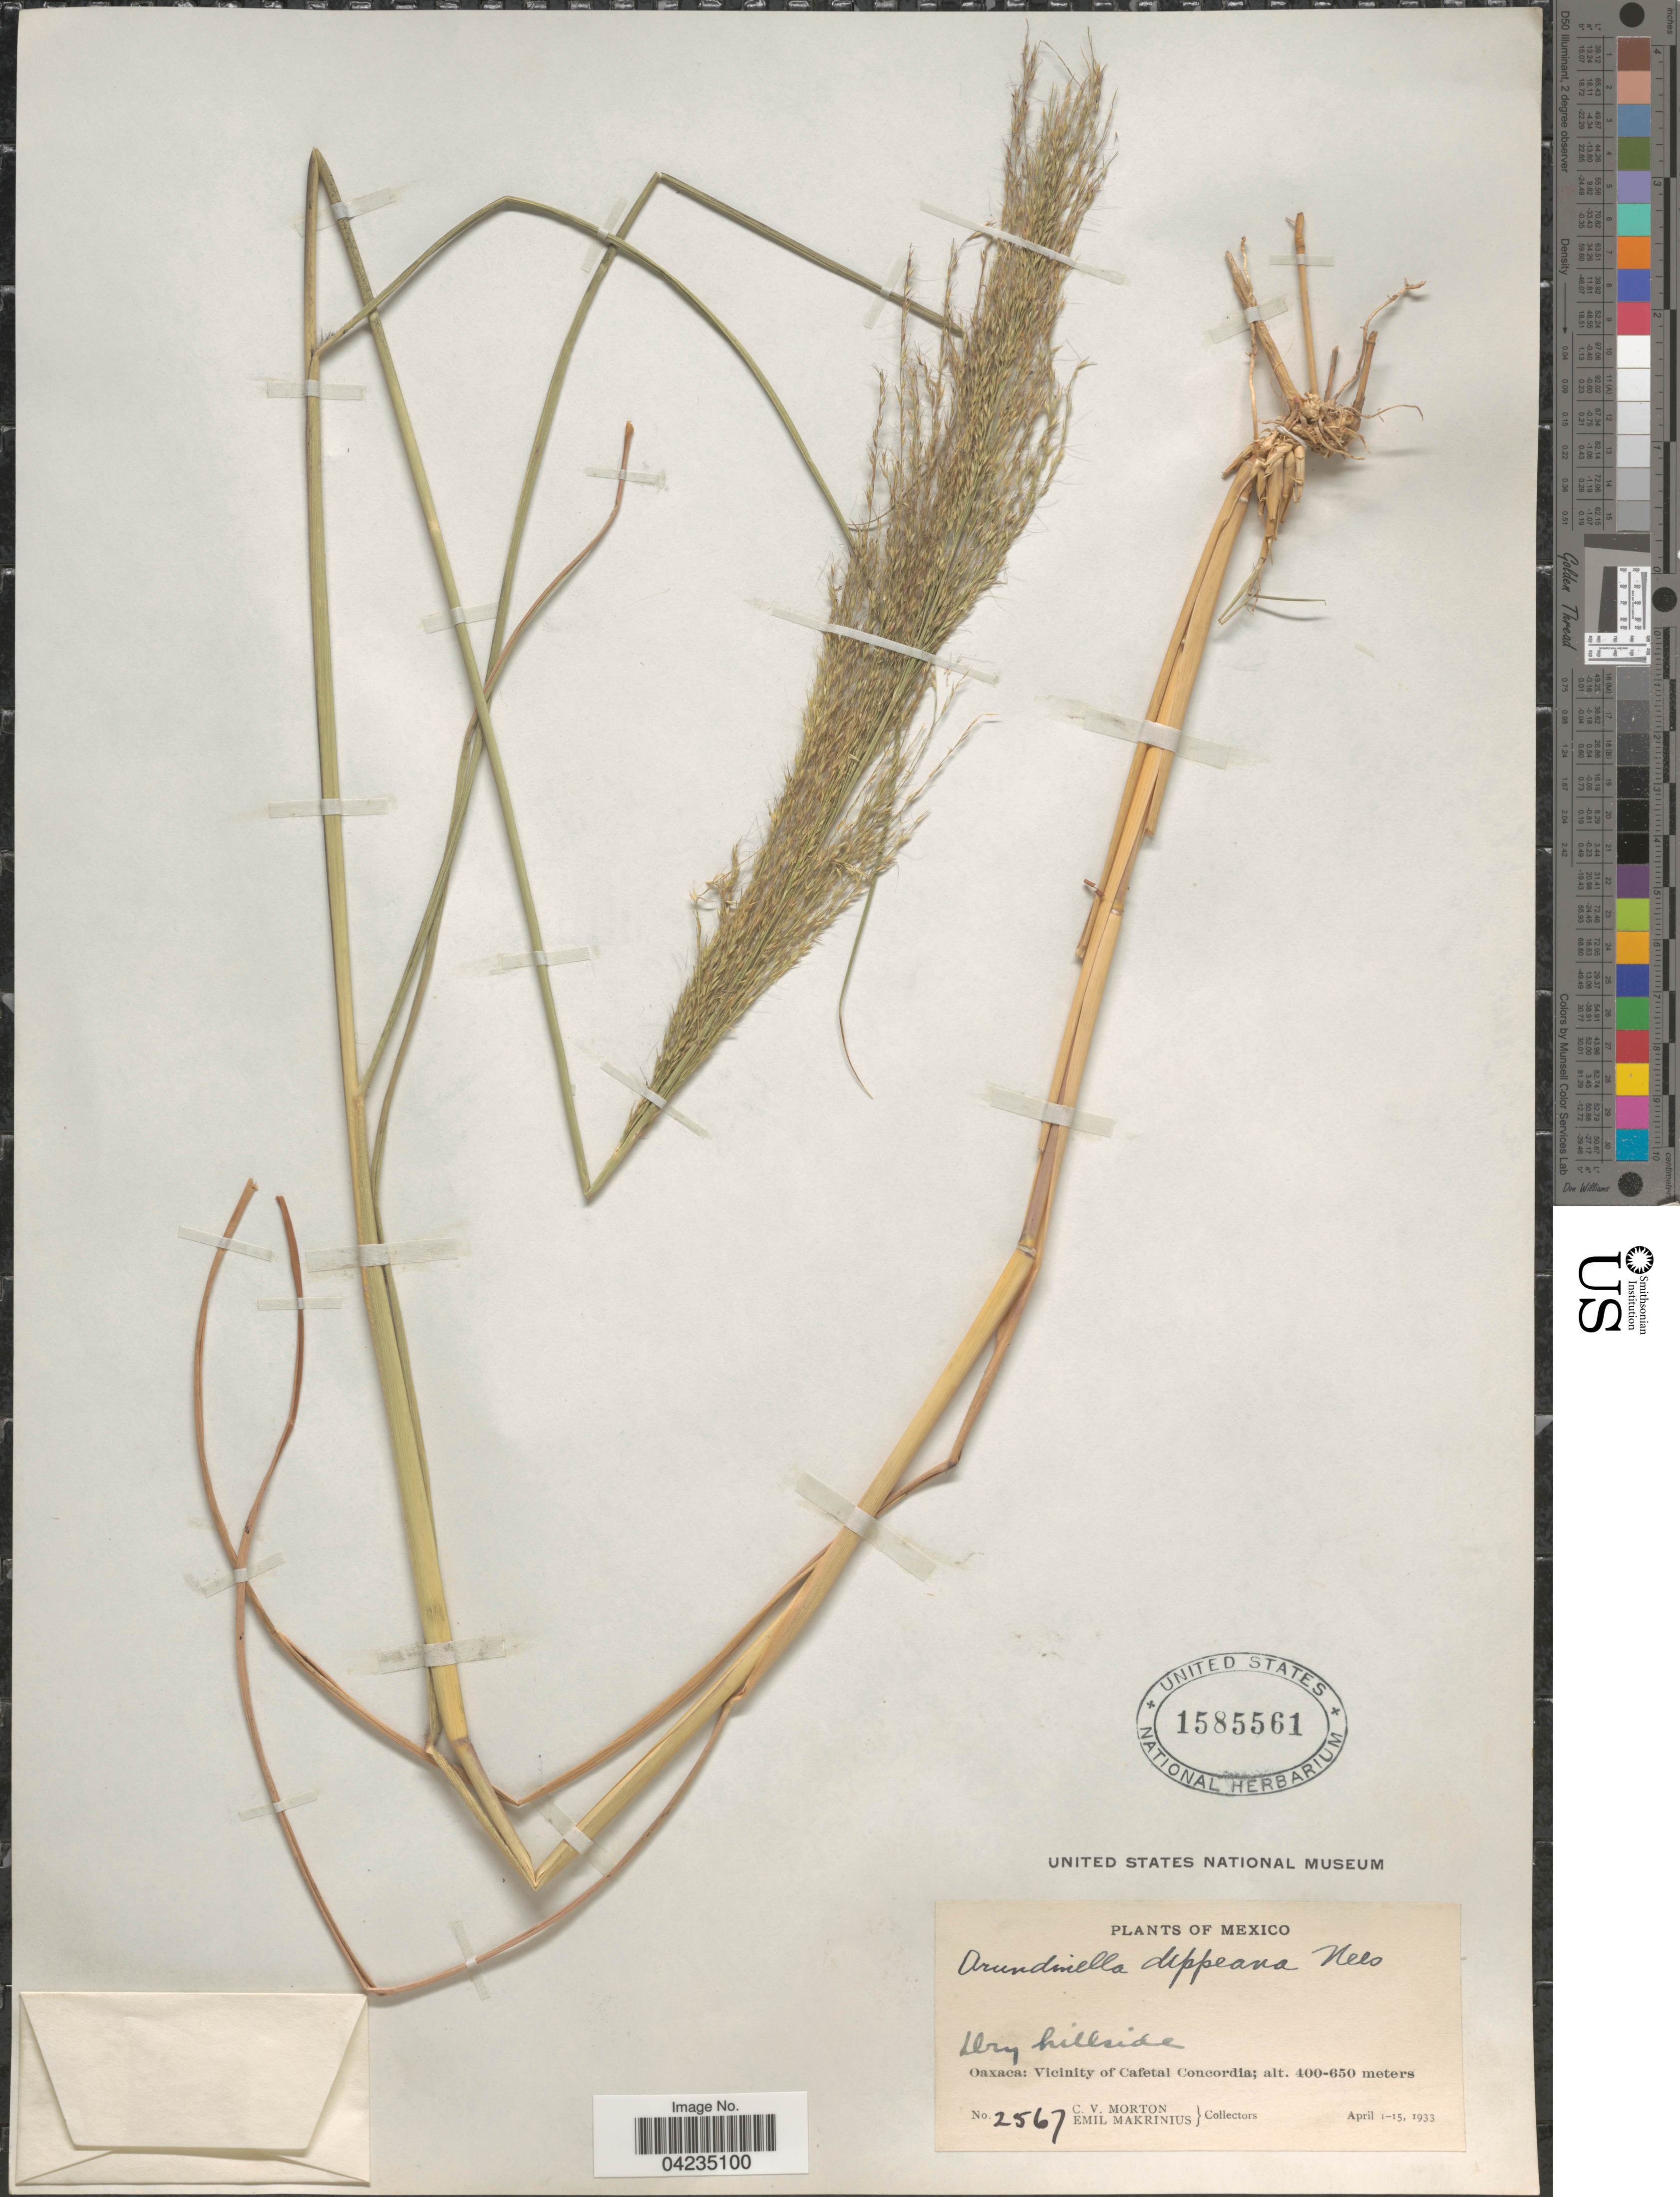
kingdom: Plantae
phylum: Tracheophyta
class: Liliopsida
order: Poales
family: Poaceae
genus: Arundinella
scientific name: Arundinella deppeana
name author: Nees ex Steud.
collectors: C. V. Morton & E. Makrinius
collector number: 2567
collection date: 1933-04-01/1933-04-15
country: Mexico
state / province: Oaxaca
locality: Vicinity of Cafetal Concordia.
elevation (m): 400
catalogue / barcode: US 1585561